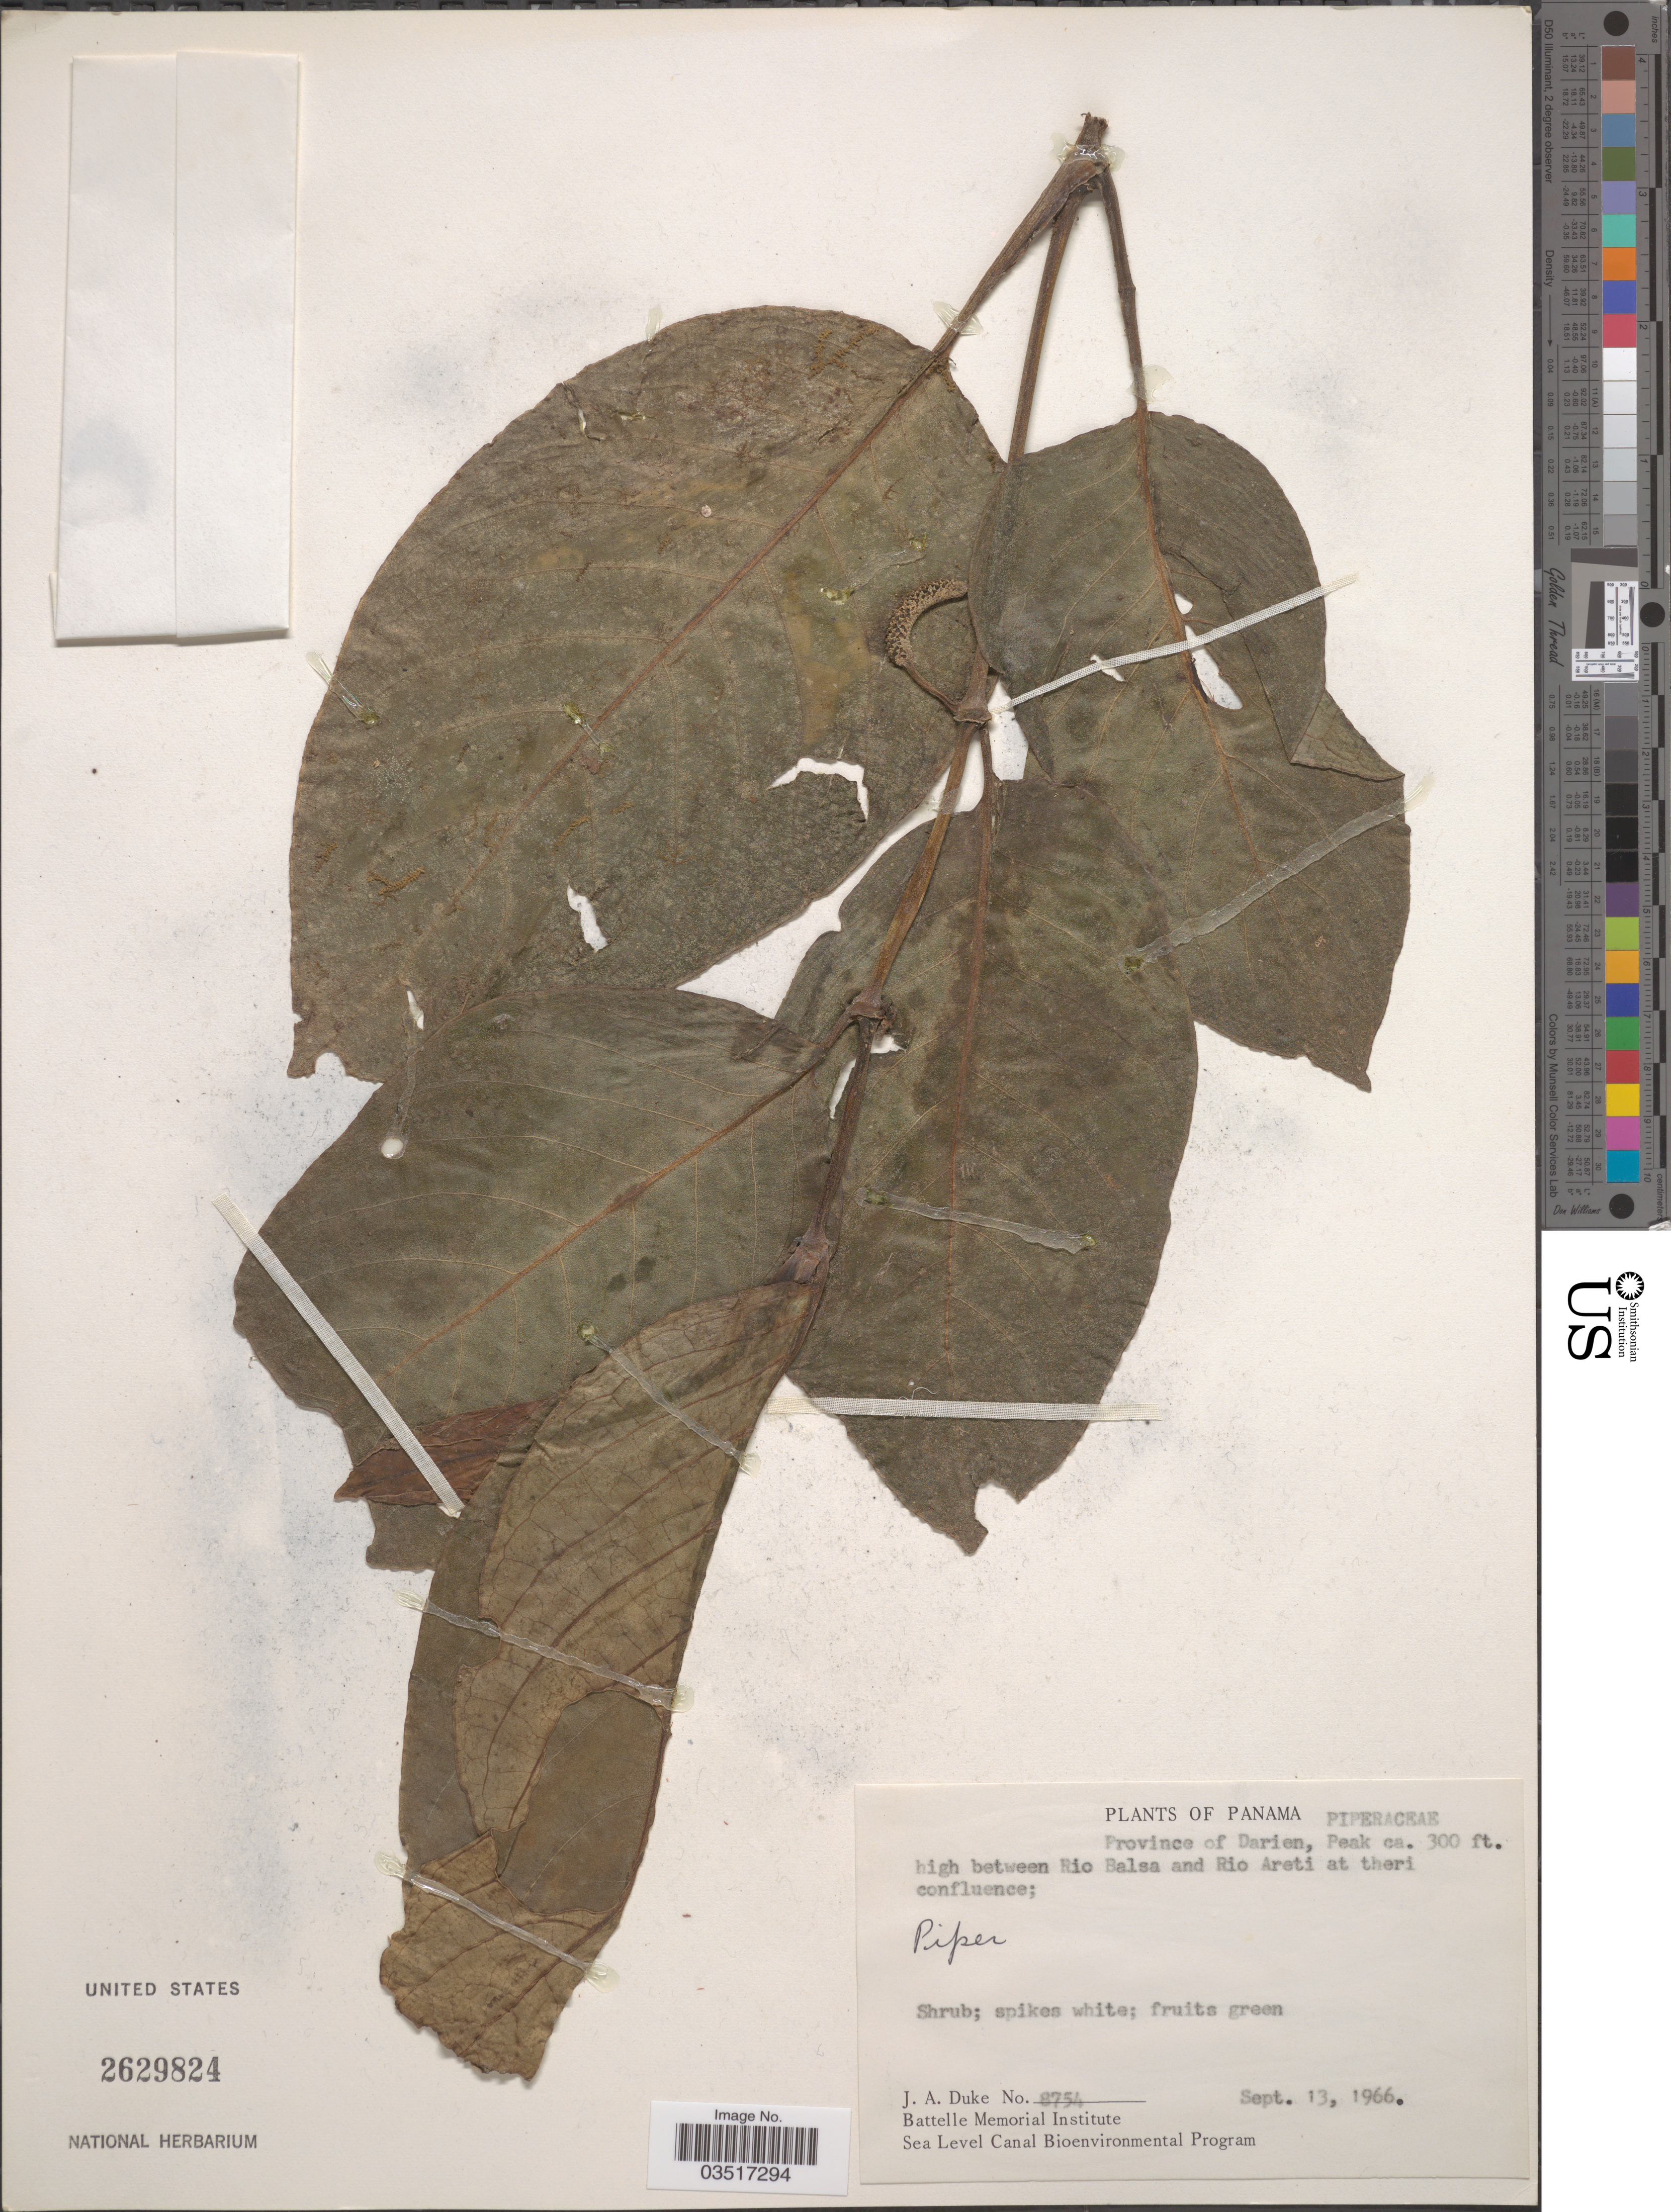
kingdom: Plantae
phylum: Tracheophyta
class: Magnoliopsida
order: Piperales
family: Piperaceae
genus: Piper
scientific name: Piper sp.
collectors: J. A. Duke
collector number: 8754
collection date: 1966-09-13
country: Panama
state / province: Darien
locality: Peak ca. 300 ft. high between Rio Balsa and Rio Areti at theri confluence.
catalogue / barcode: US 2629824